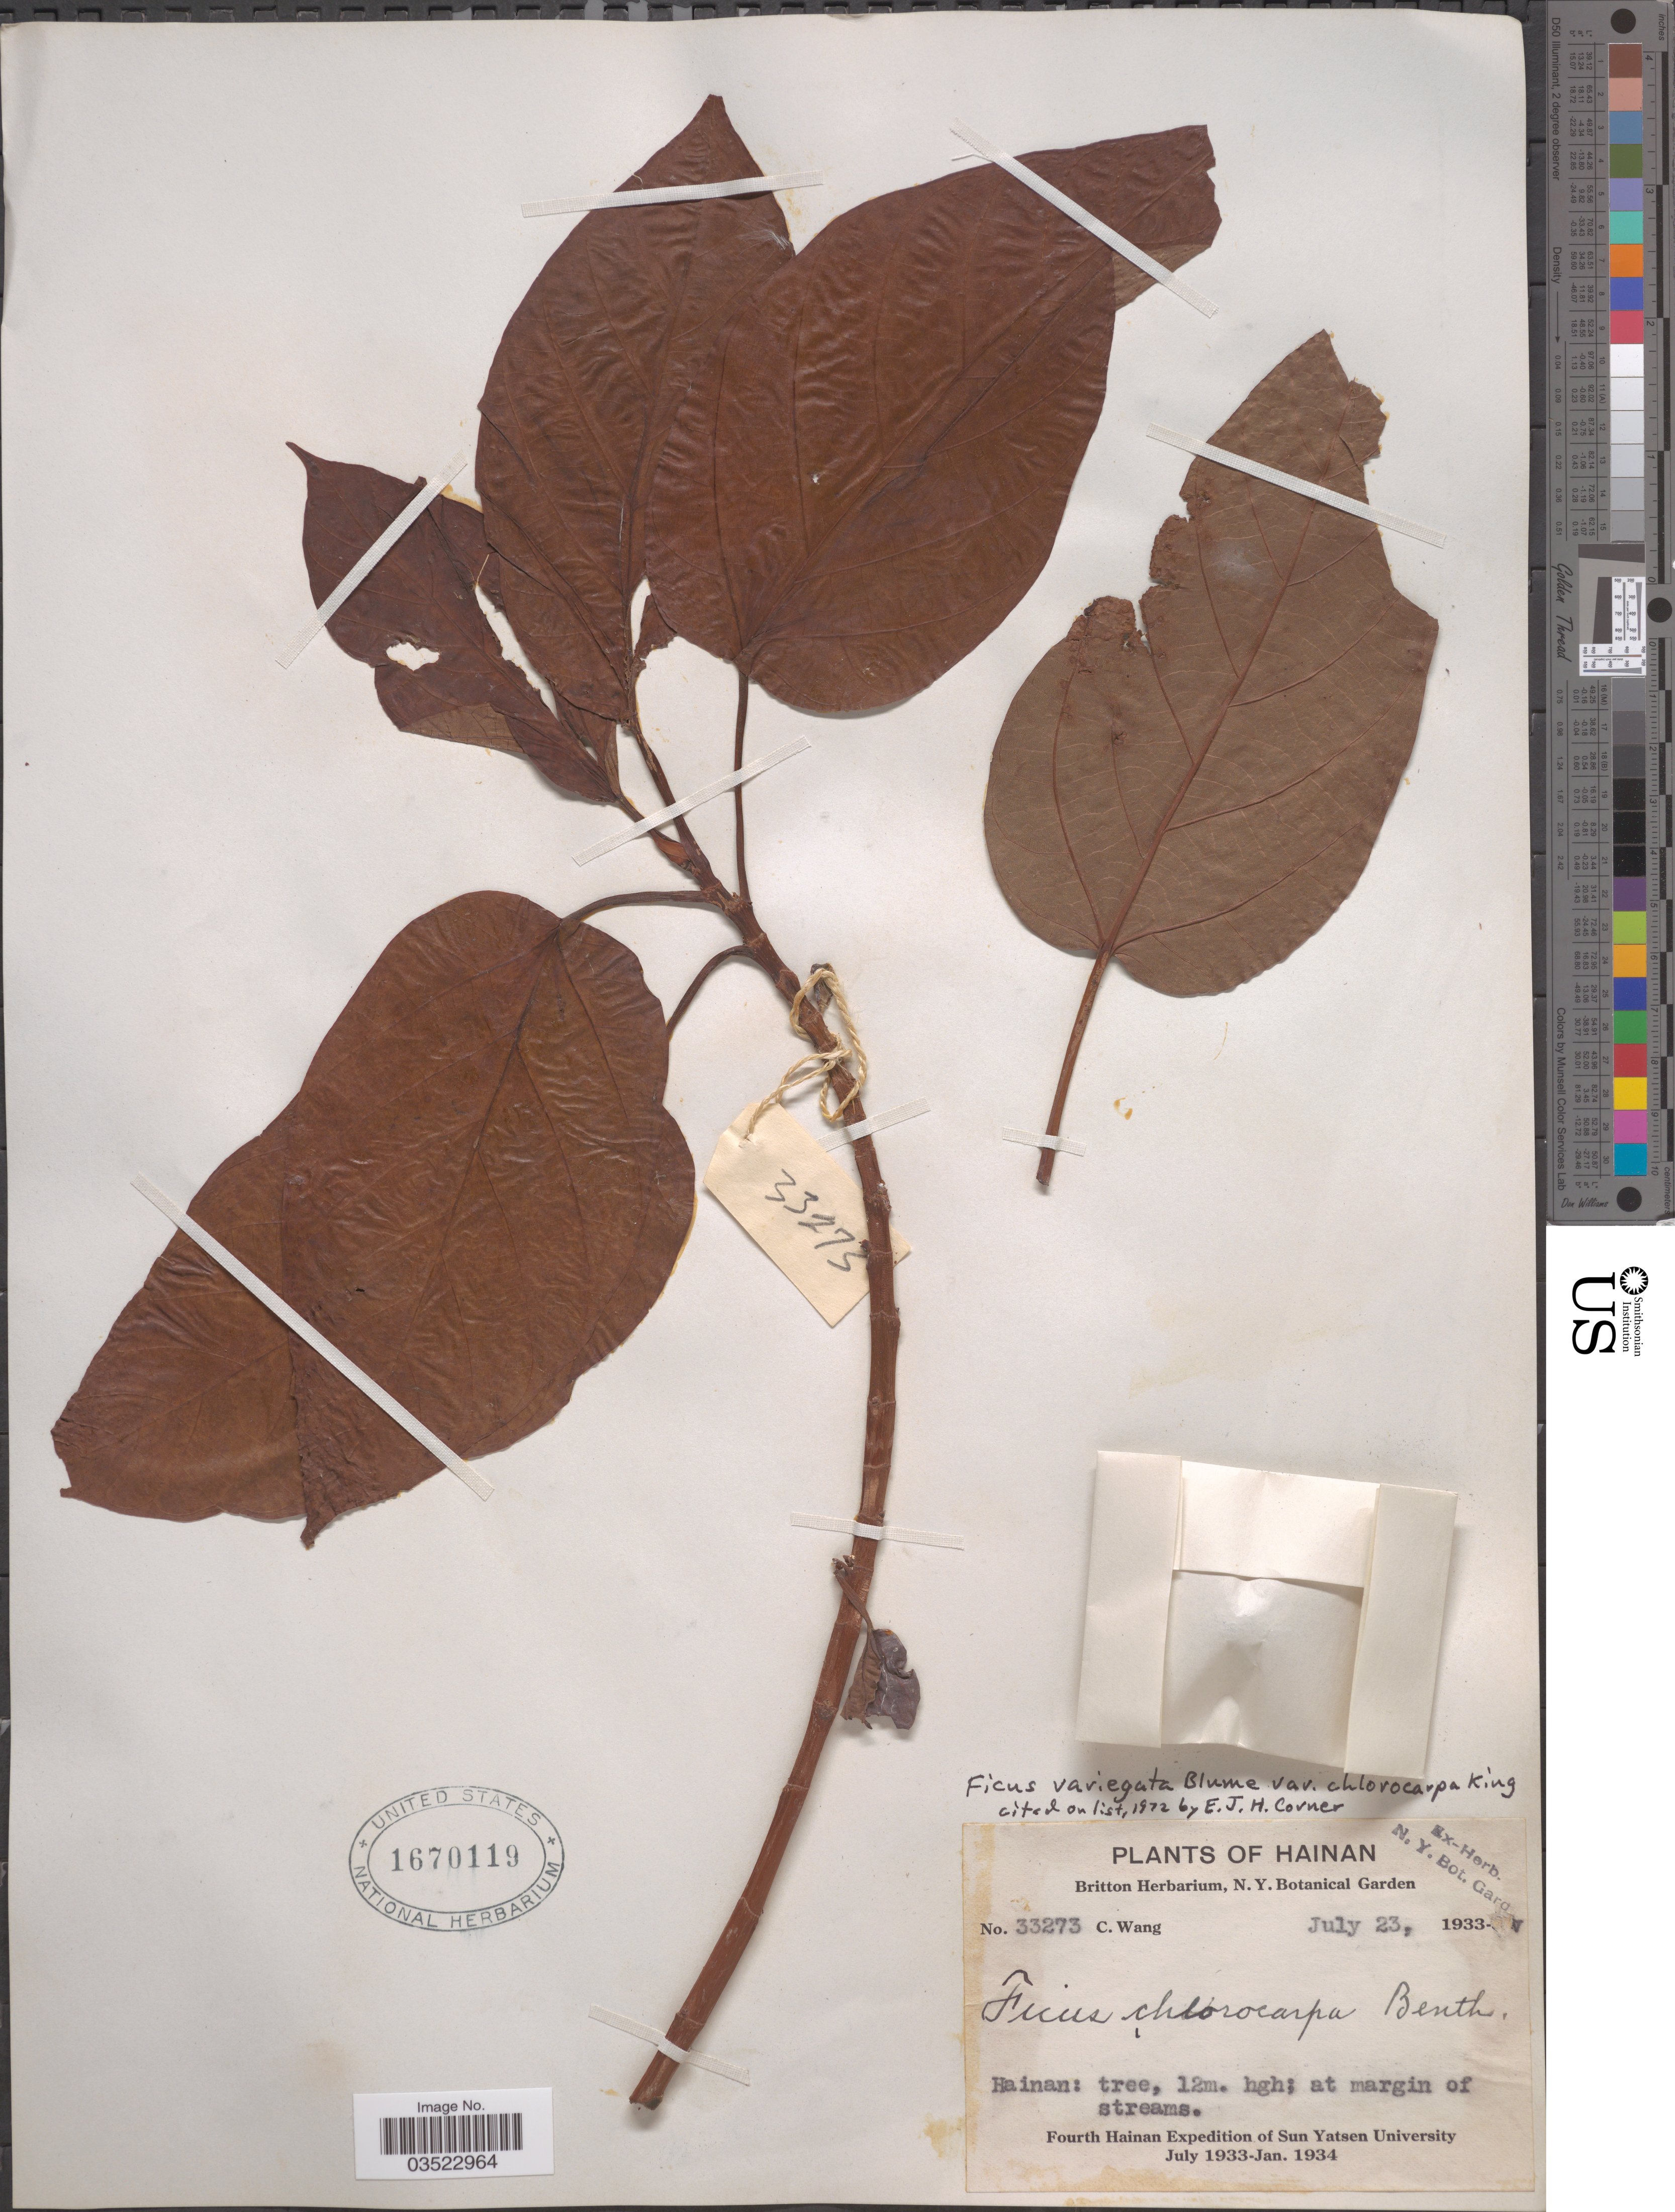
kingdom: Plantae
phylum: Tracheophyta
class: Magnoliopsida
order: Rosales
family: Moraceae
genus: Ficus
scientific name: Ficus variegata var. chlorocarpa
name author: King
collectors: C. Wang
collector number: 33273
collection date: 1933-07-23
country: China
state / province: Hainan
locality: Fourth Hainan Expedition of Sun Yatsen University July 1933-Jan. 1934.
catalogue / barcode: US 1670119